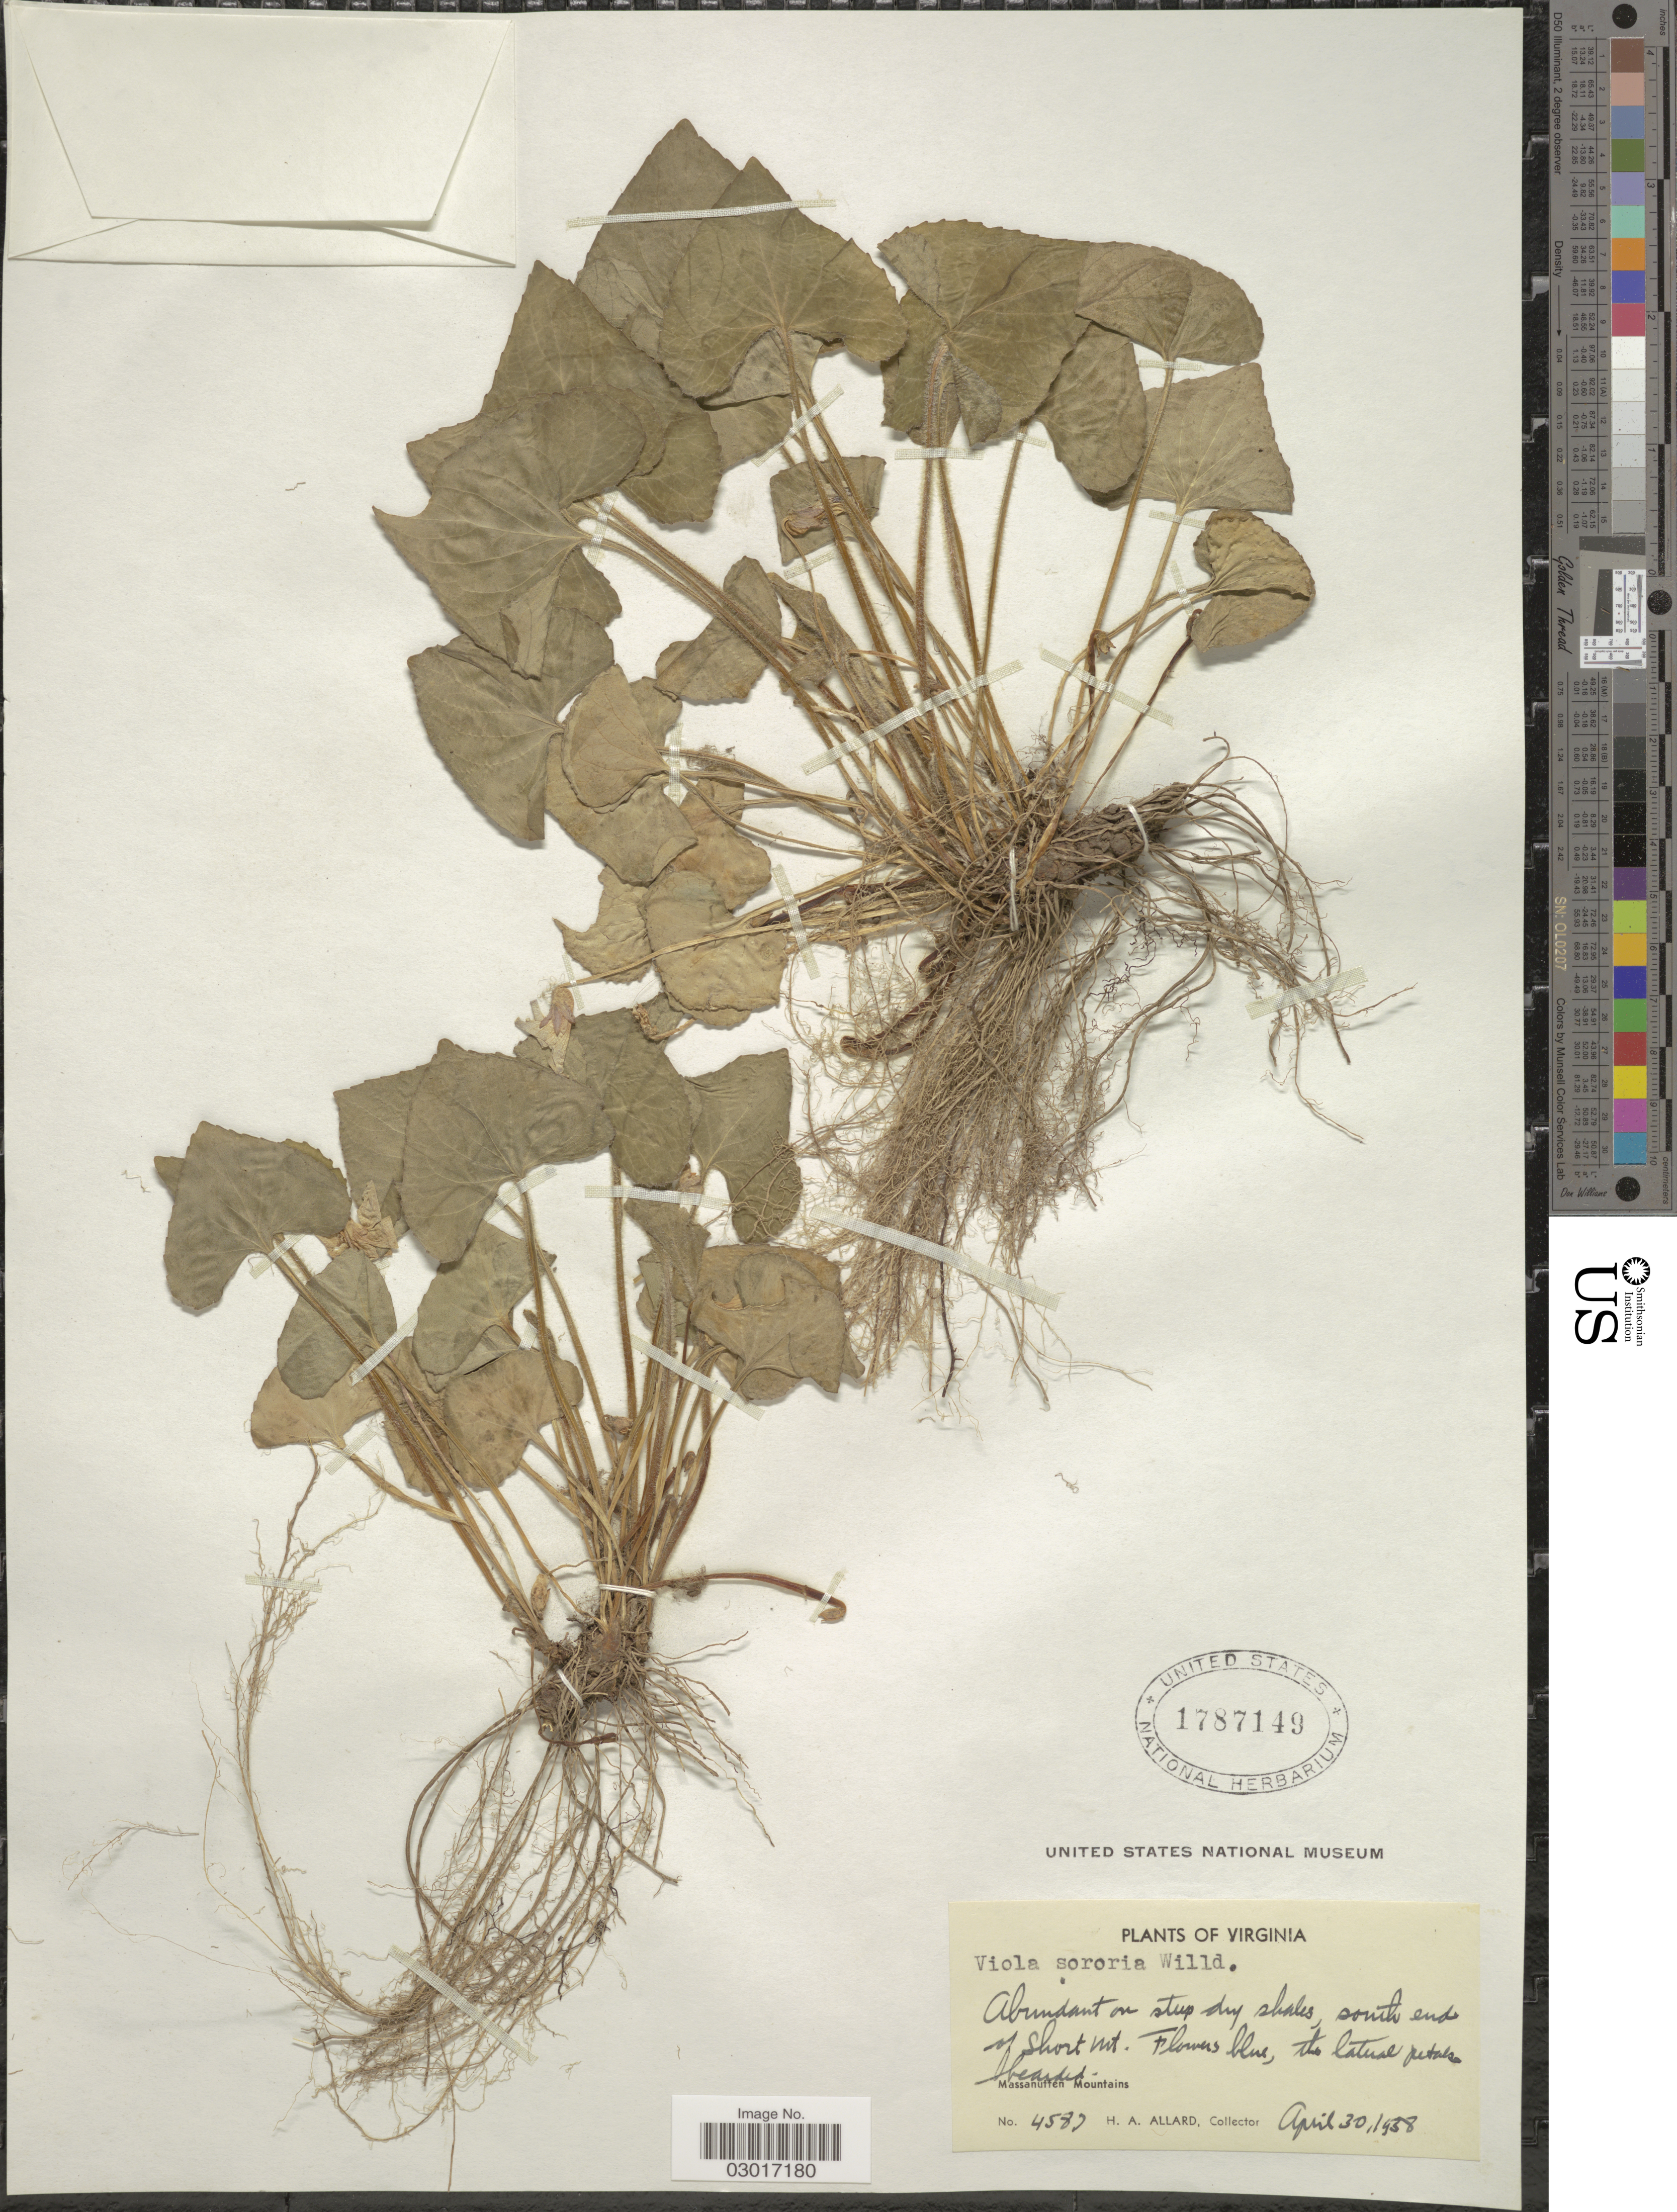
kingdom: Plantae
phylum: Tracheophyta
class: Magnoliopsida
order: Malpighiales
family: Violaceae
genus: Viola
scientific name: Viola sororia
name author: Willd.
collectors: H. A. Allard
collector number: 4587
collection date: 1938-04-30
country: United States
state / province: Virginia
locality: Abundant on steep dry shales, south end of Short Mt. Massanutten Mountains.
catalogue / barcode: US 1787149